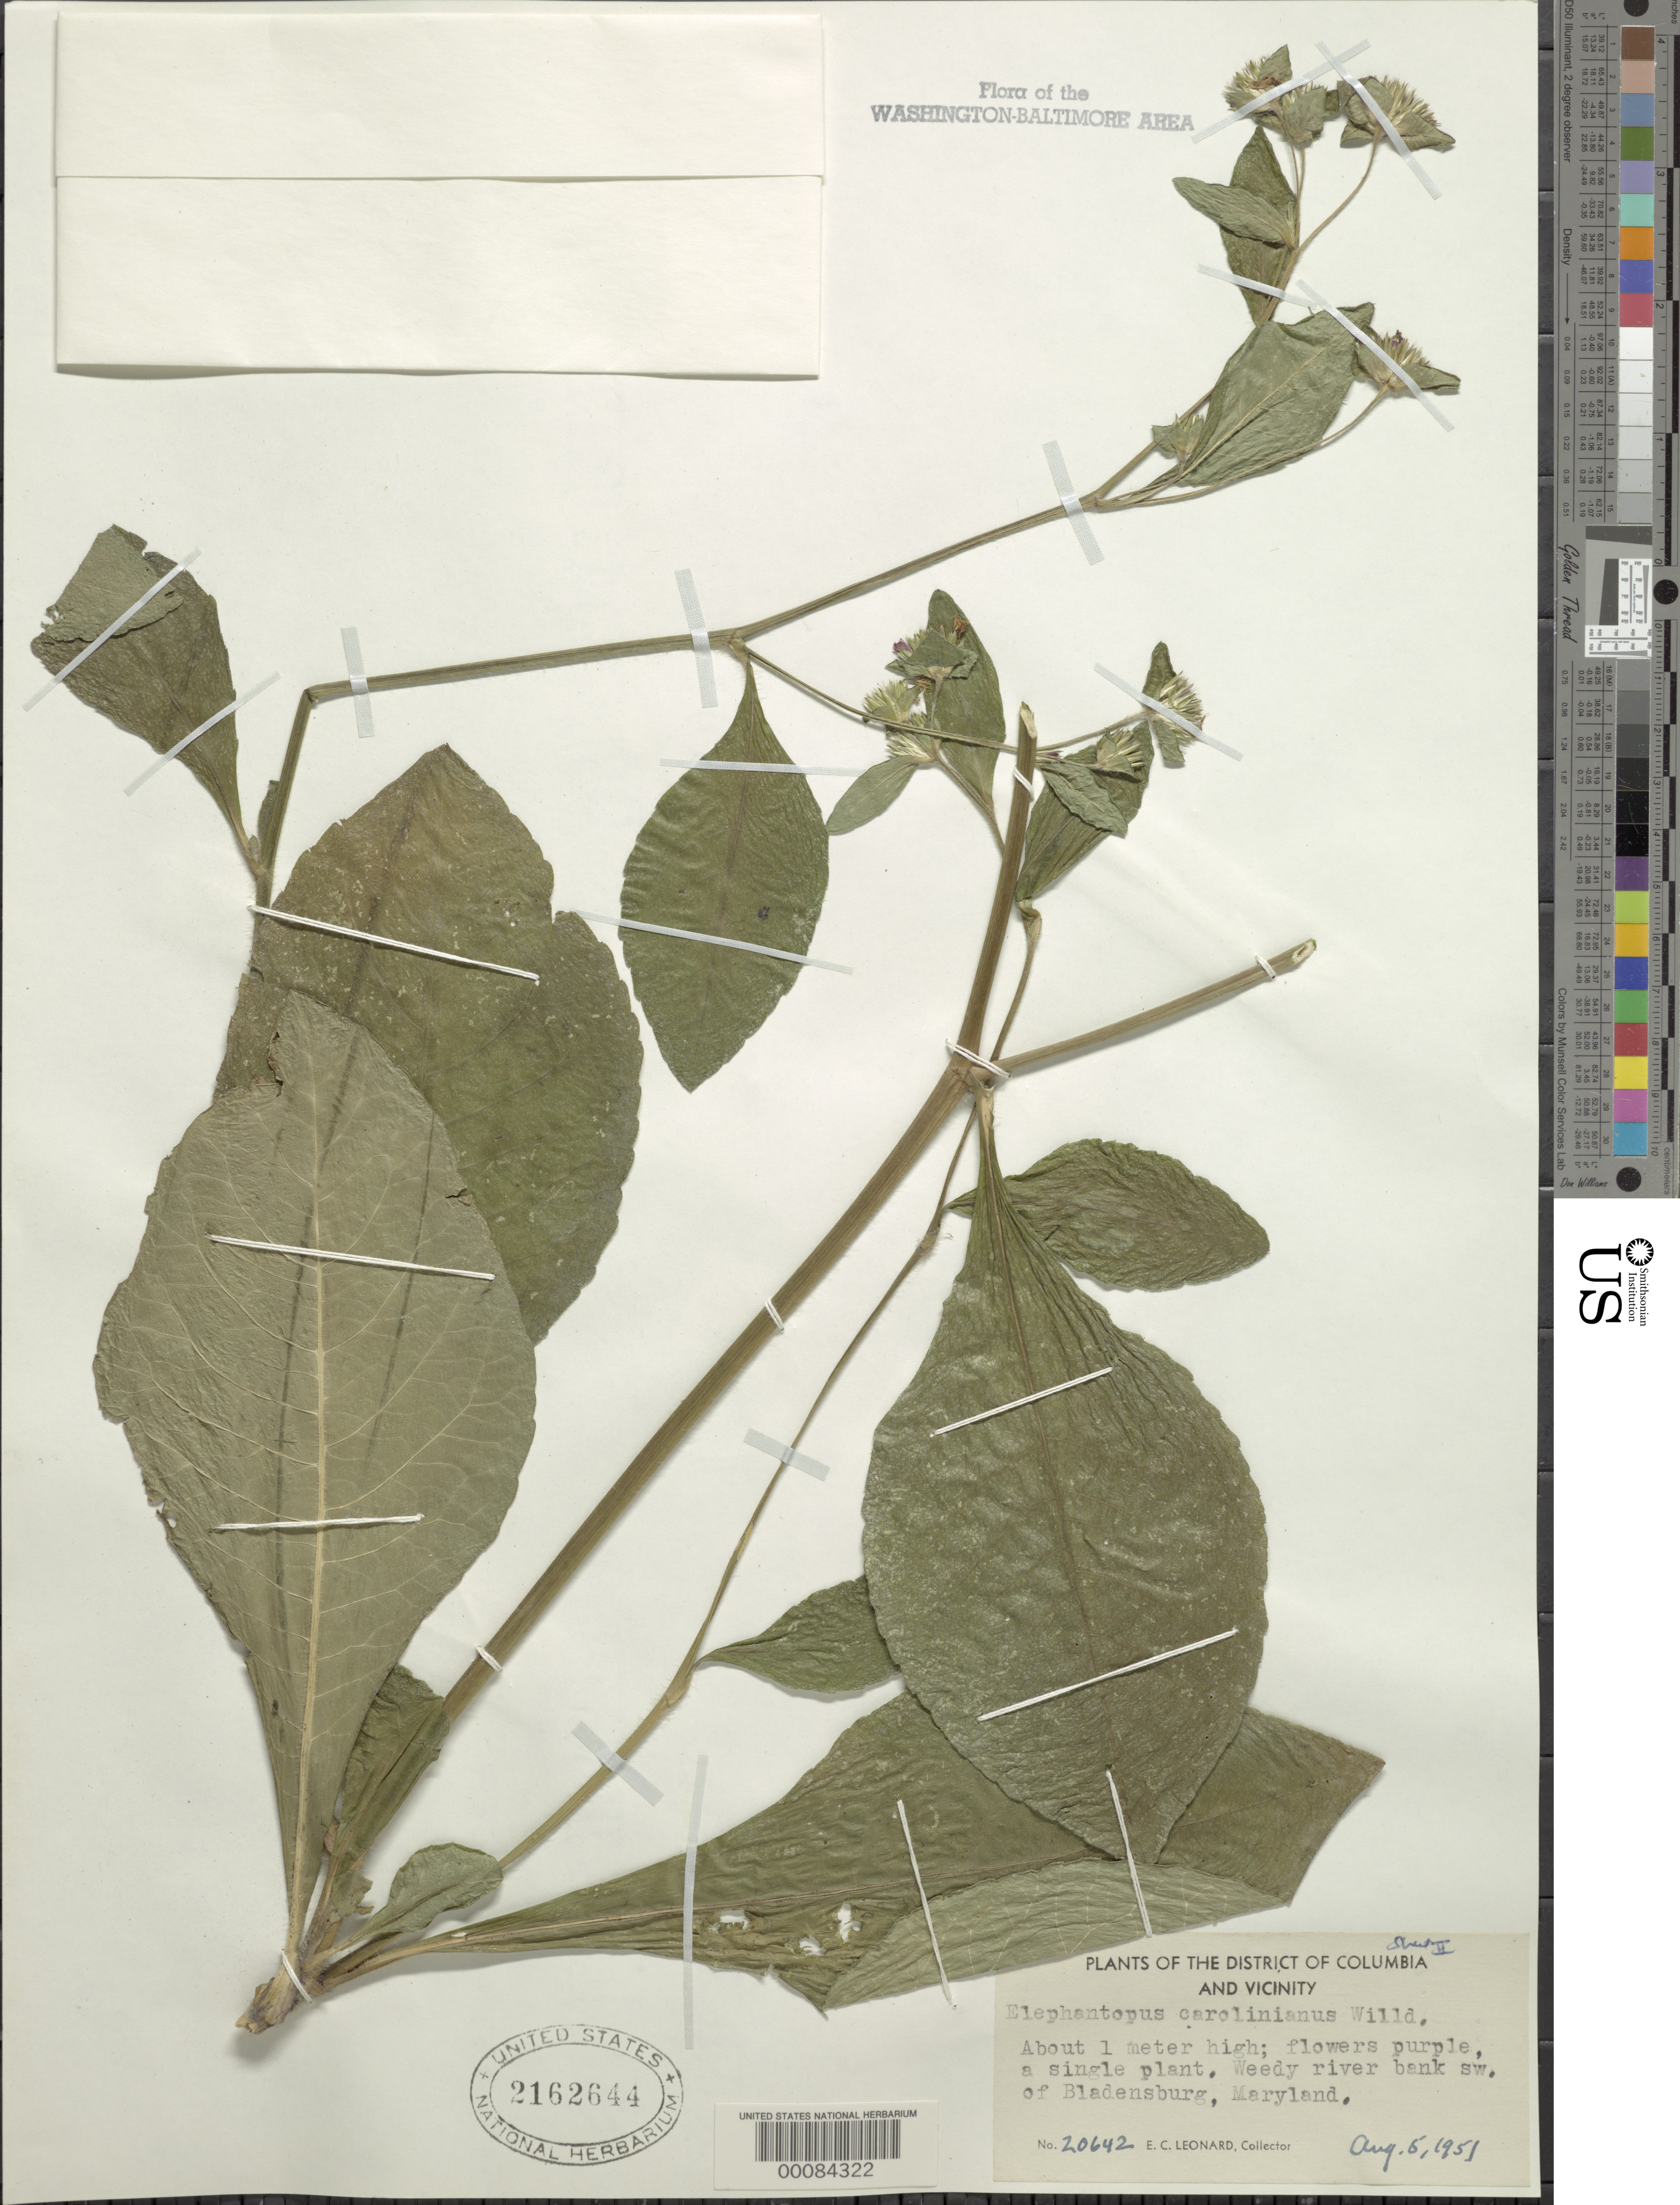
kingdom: Plantae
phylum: Tracheophyta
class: Magnoliopsida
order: Asterales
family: Asteraceae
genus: Elephantopus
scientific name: Elephantopus carolinianus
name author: Raeusch.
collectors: E. C. Leonard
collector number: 20642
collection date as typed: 05 Aug 1951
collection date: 1951-08-05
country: United States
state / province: Maryland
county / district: Prince George's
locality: southwest of Bladensburg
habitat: Weedy river bank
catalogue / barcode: US 2162644